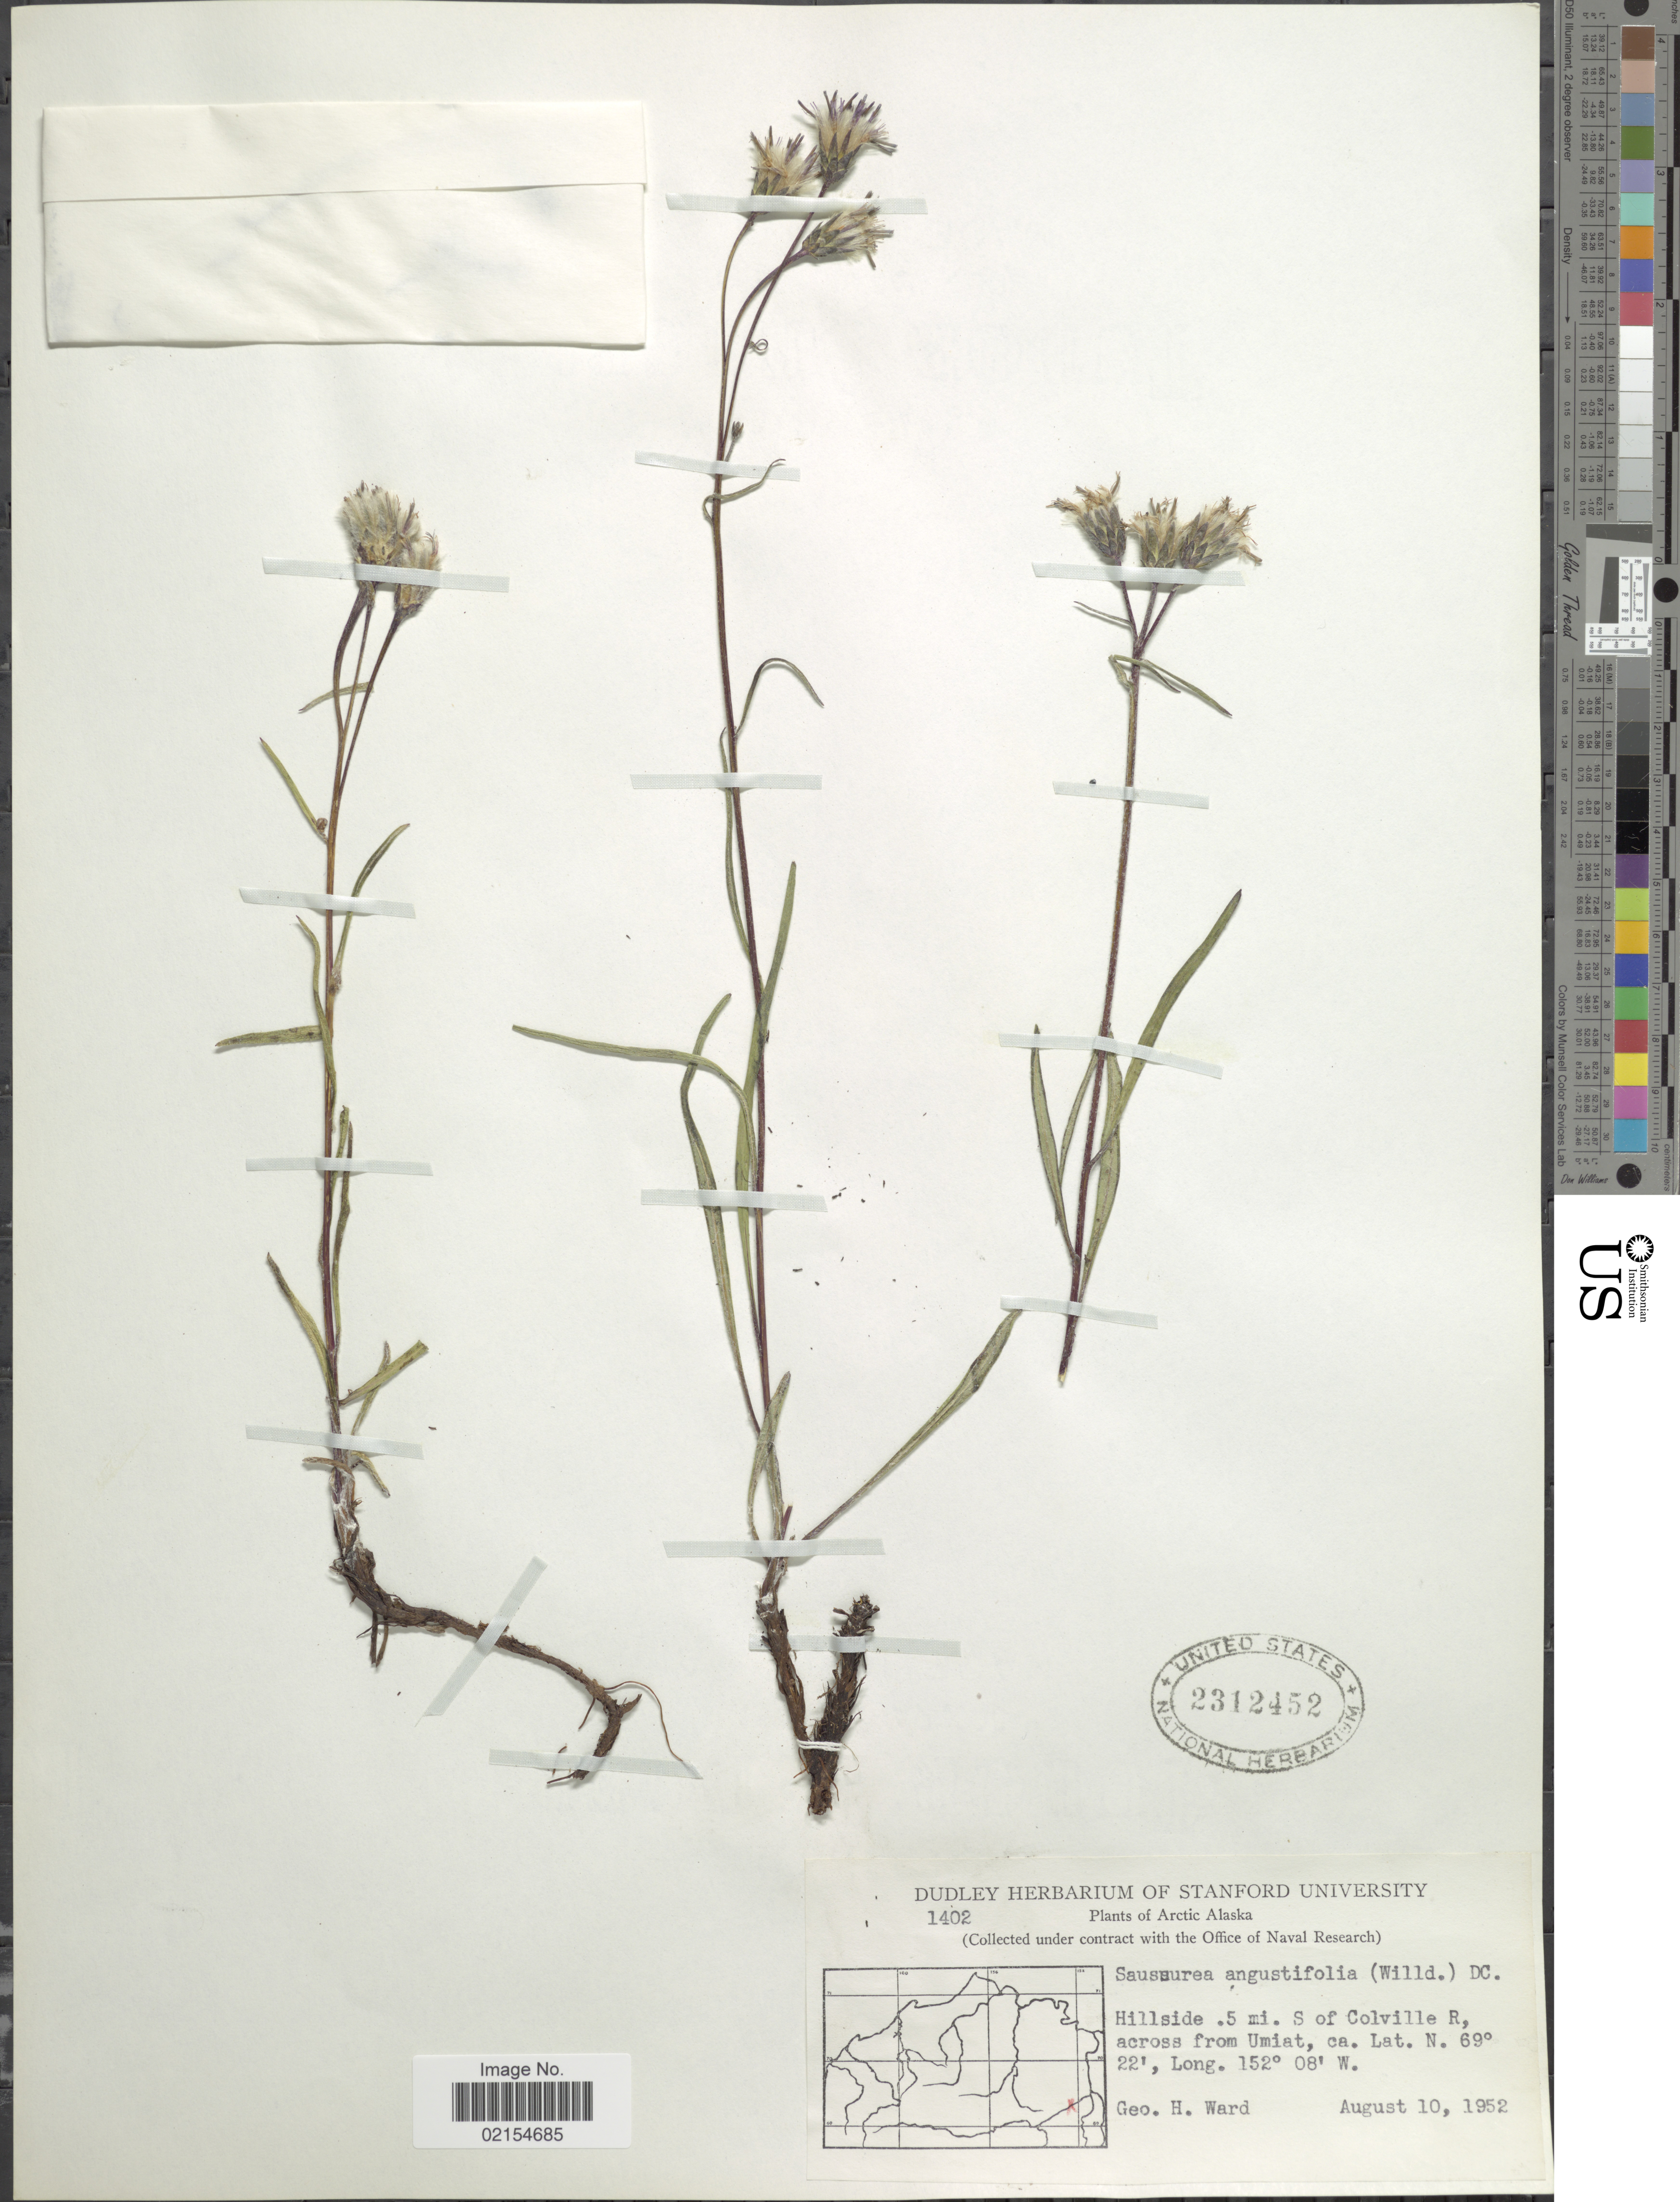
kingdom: Plantae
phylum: Tracheophyta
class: Magnoliopsida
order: Asterales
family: Asteraceae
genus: Saussurea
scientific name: Saussurea angustifolia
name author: (L.) DC.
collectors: G. H. Ward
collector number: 1402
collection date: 1952-08-10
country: United States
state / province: Alaska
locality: Arctic Alaska, Hillside, 5 mi. S. of Colville R, across from Umiat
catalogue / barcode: US 2312452